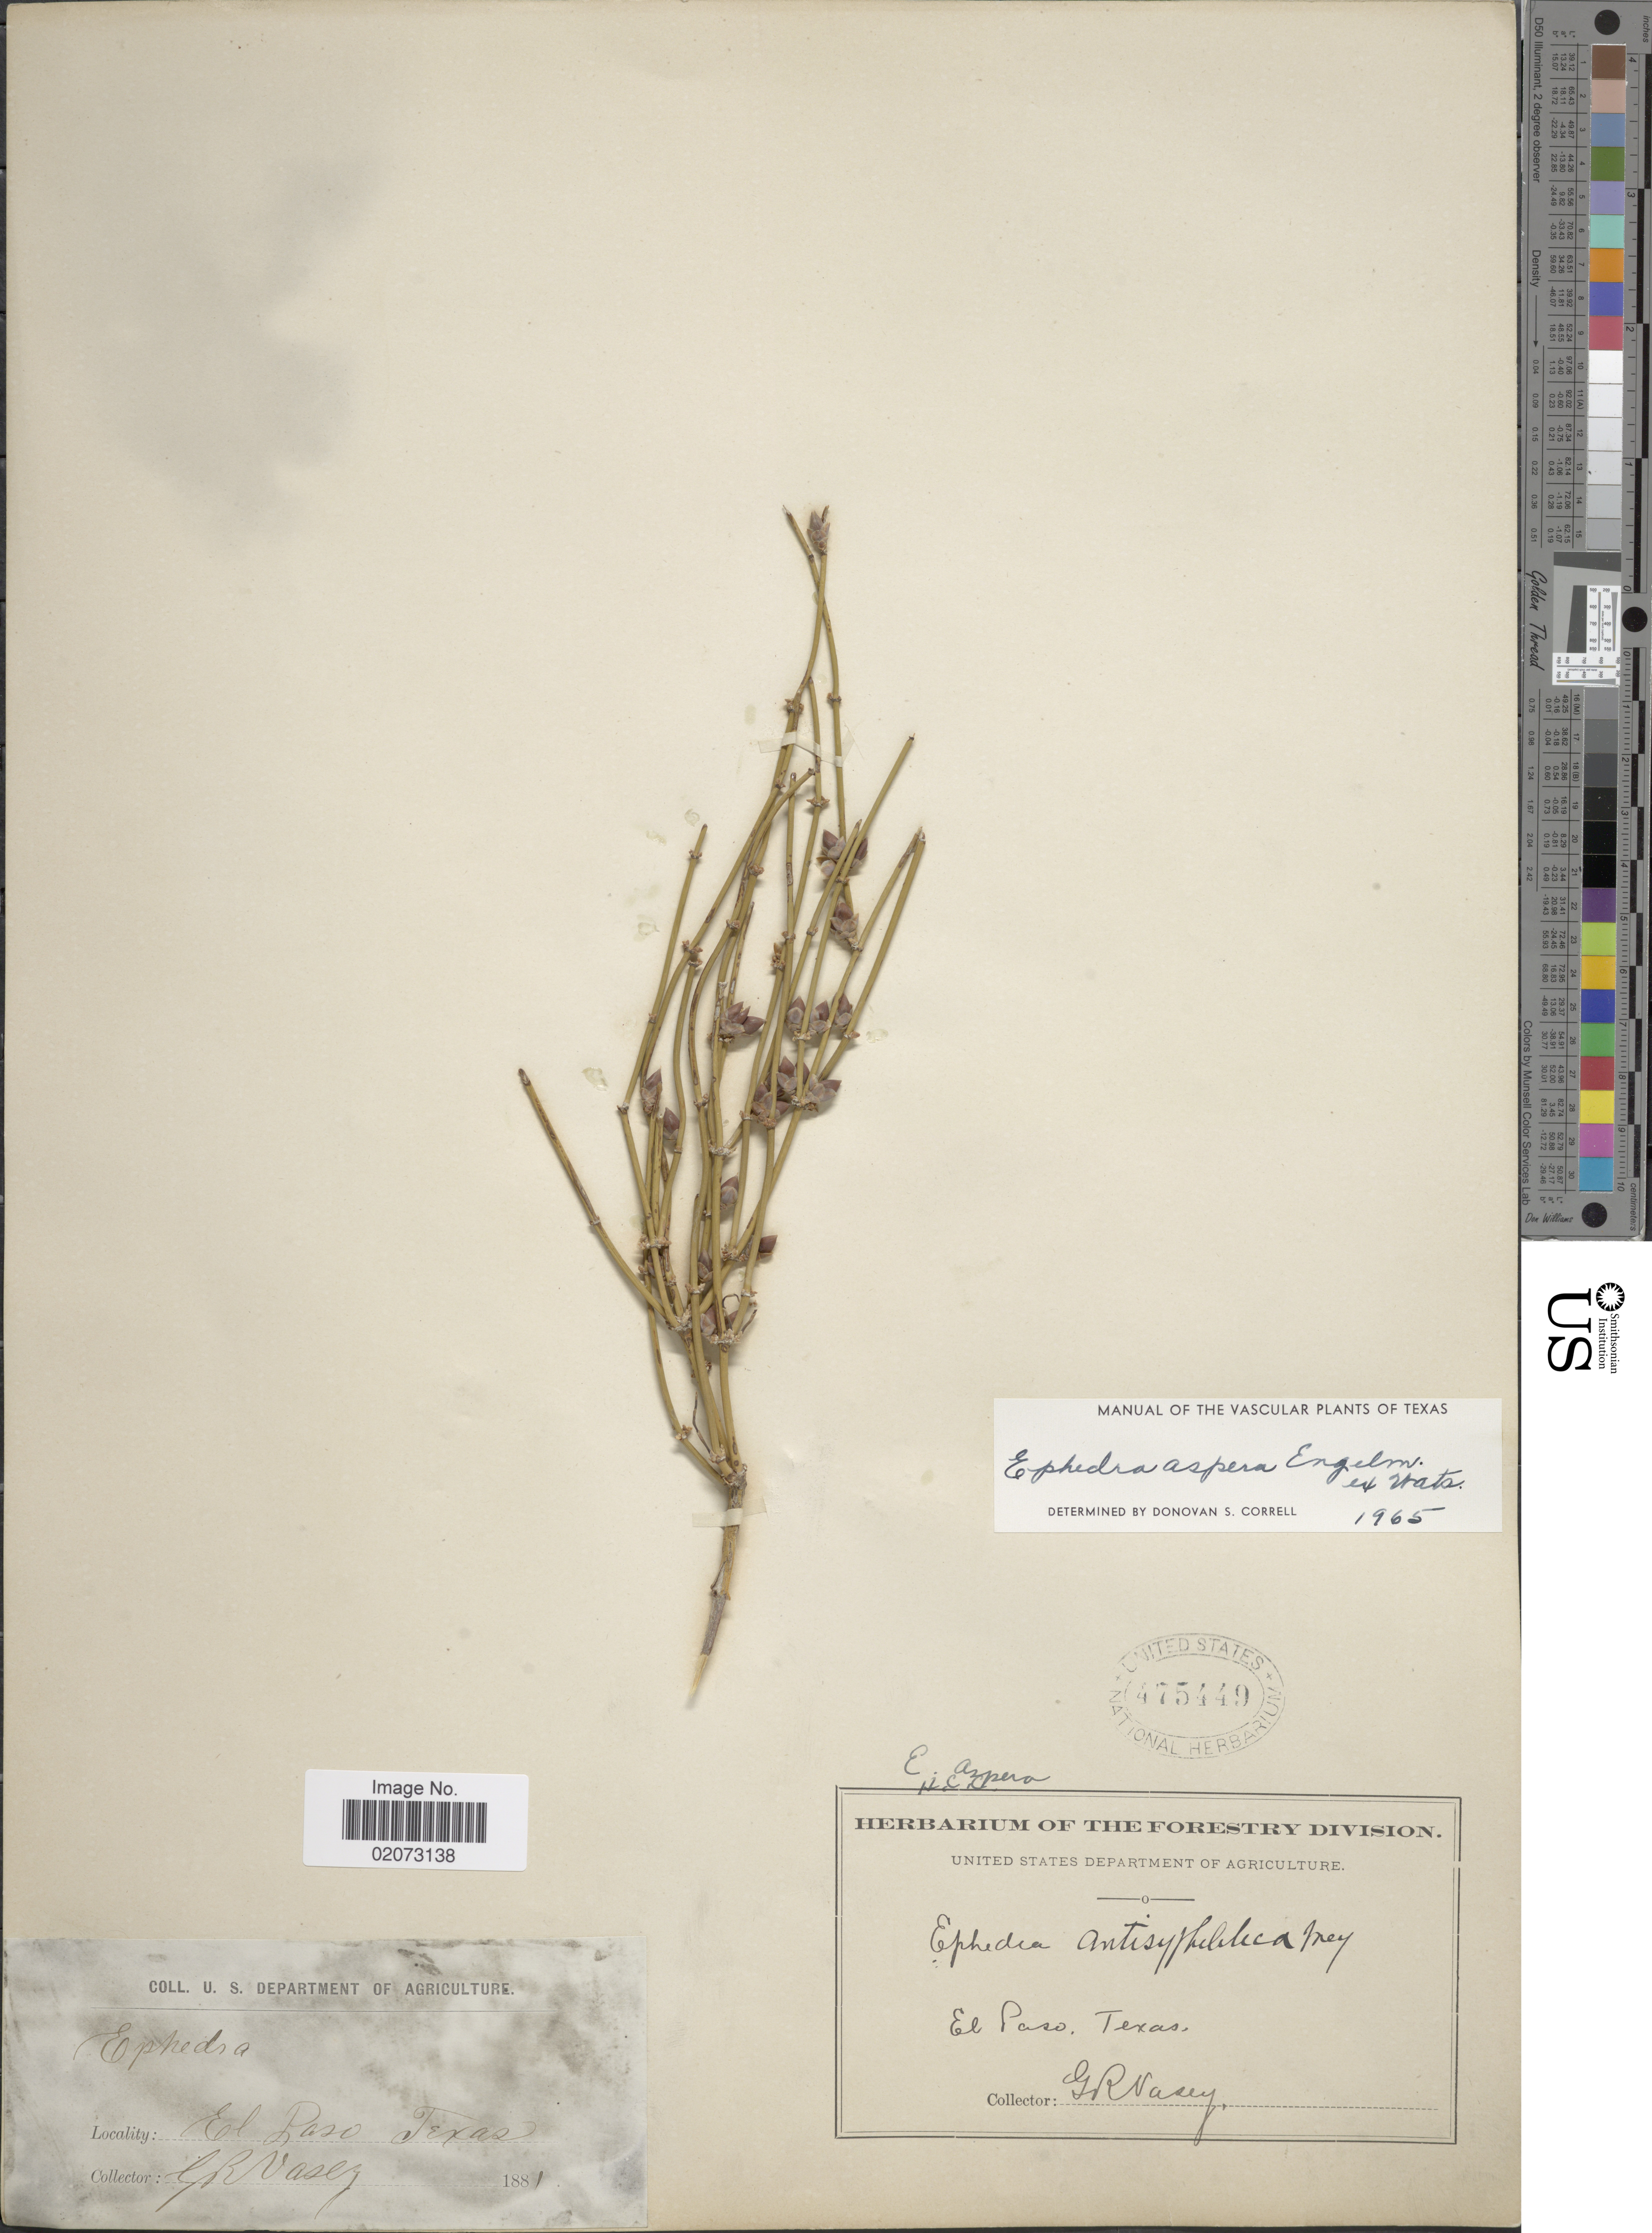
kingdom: Plantae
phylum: Tracheophyta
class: Gnetopsida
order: Ephedrales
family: Ephedraceae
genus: Ephedra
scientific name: Ephedra aspera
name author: Engelm. ex S. Watson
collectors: G. R. Vasey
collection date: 1881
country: United States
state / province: Texas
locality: El Paso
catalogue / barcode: US 475449